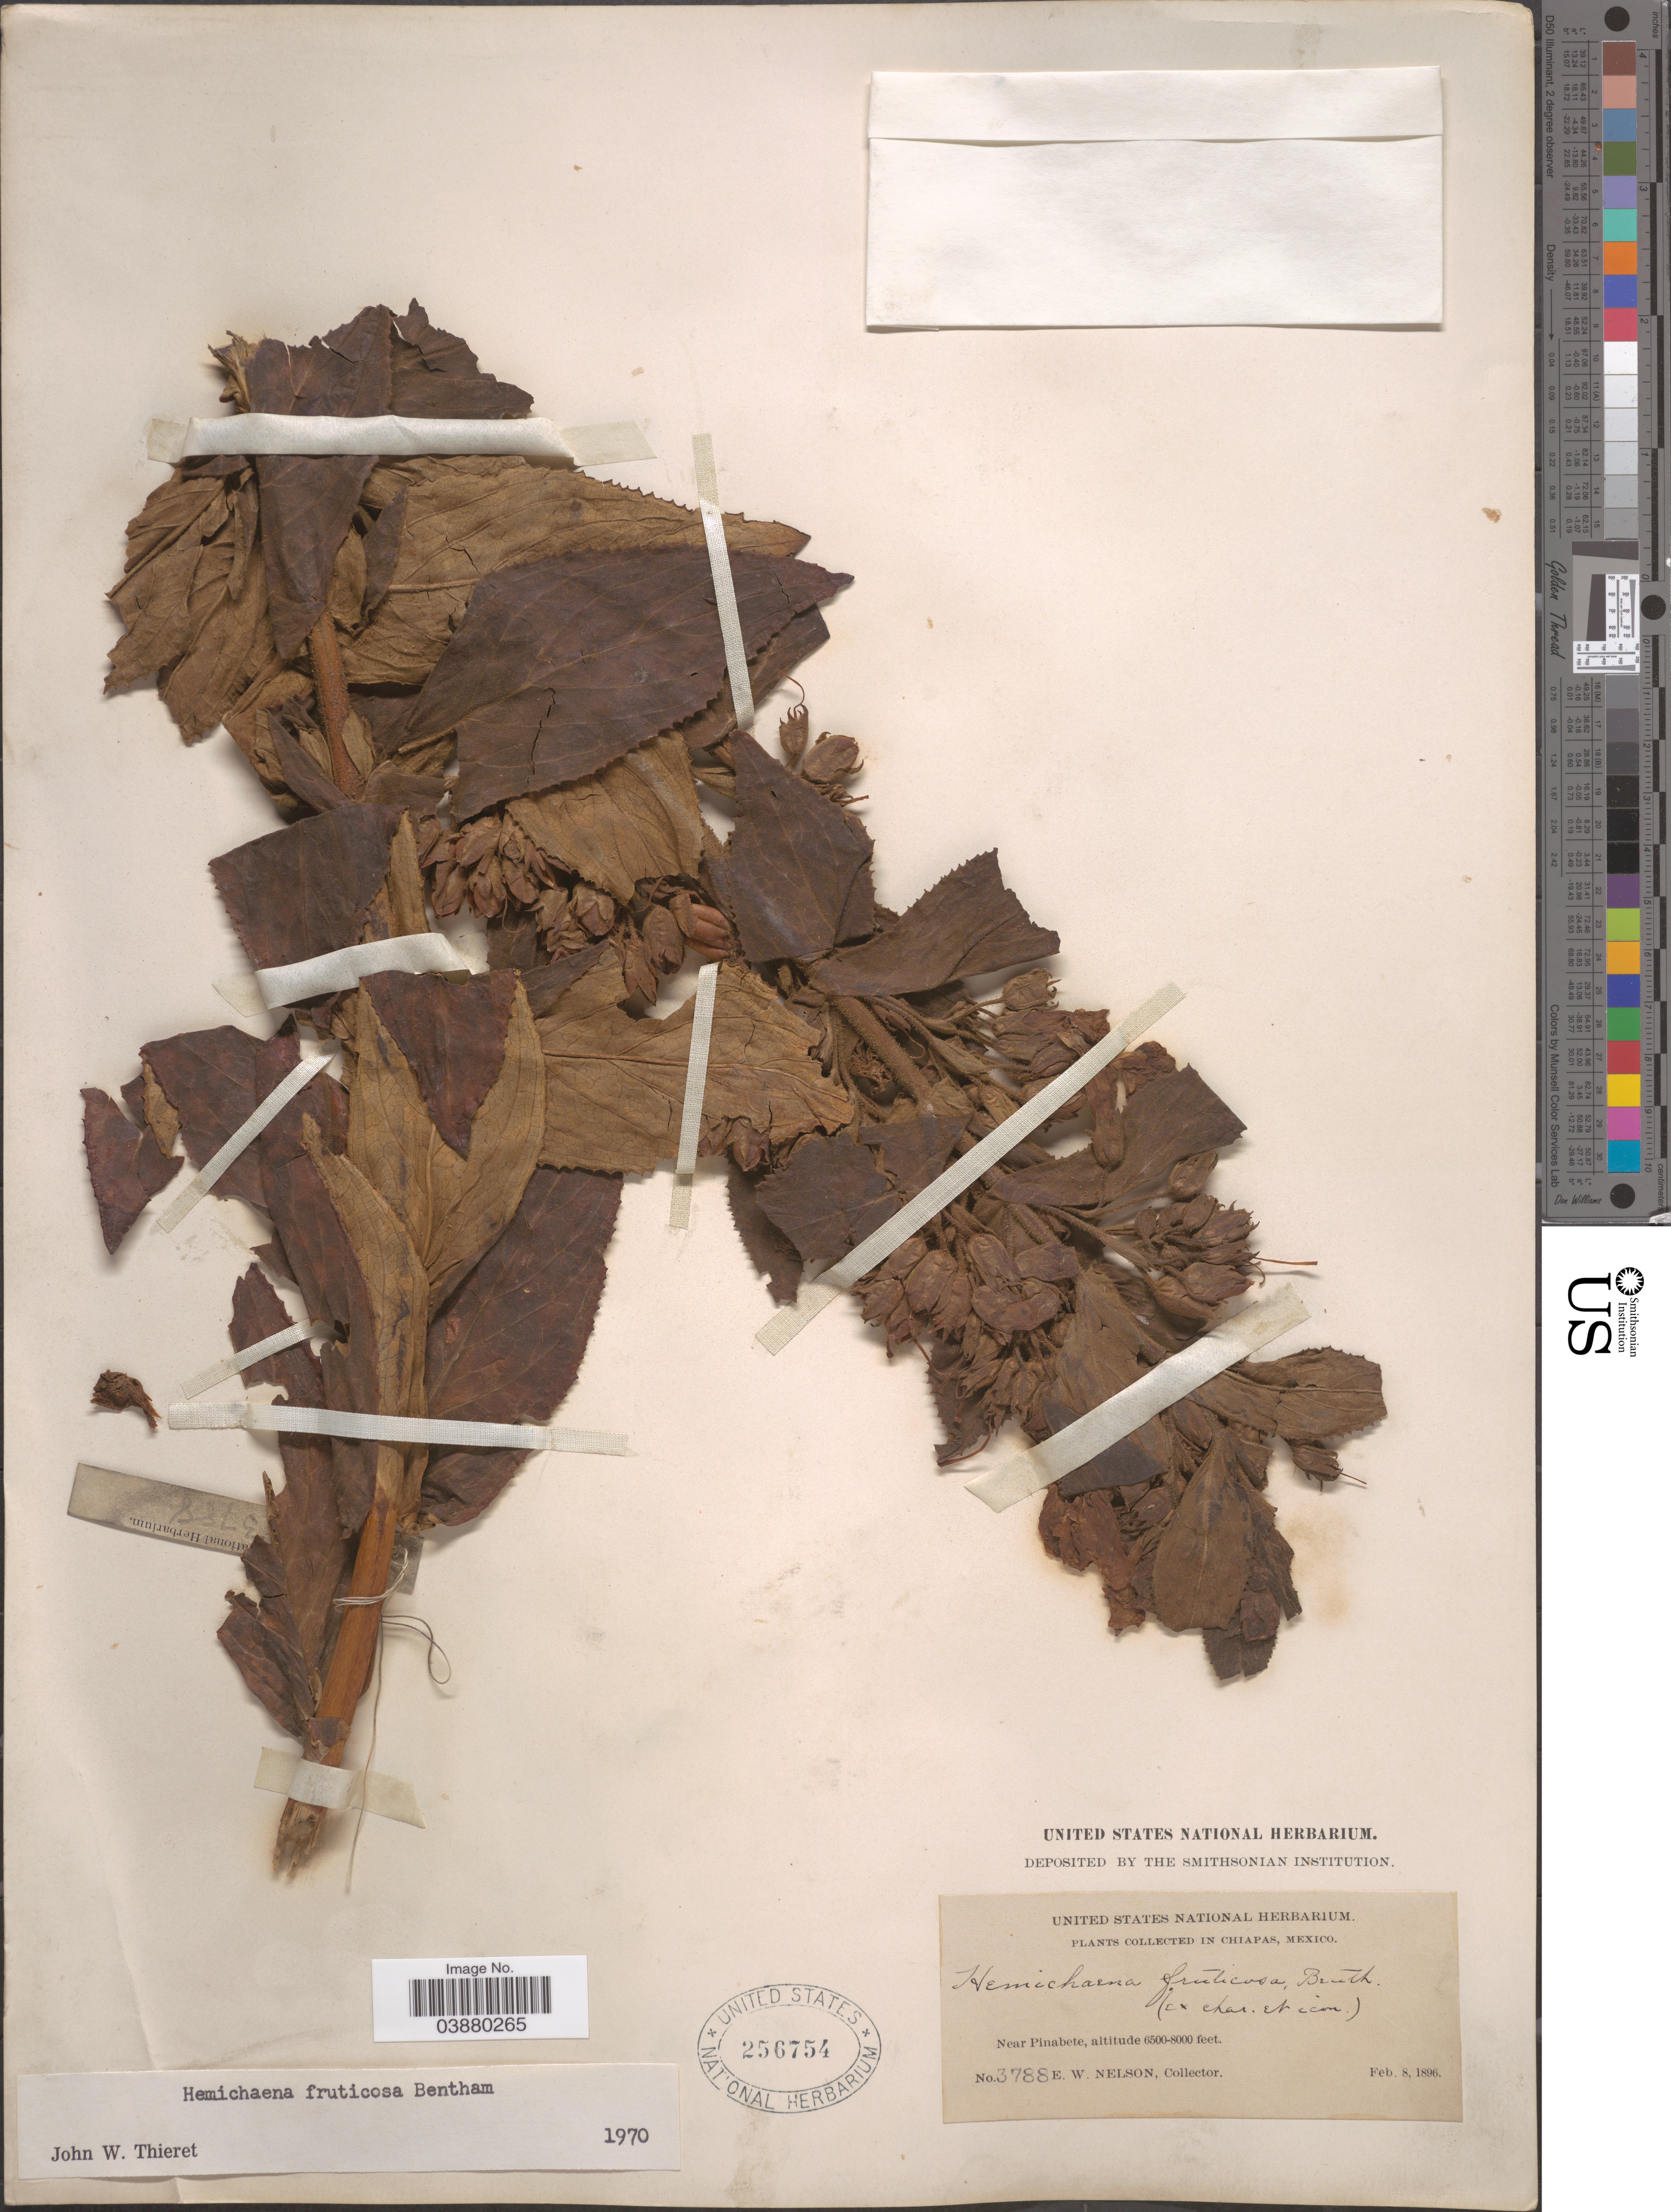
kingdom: Plantae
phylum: Tracheophyta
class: Magnoliopsida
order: Lamiales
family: Phrymaceae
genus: Hemichaena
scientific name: Hemichaena fruticosa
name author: Benth.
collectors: E. W. Nelson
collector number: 3788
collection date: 1896-02-08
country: Mexico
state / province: Chiapas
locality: Near Pinabete.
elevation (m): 1981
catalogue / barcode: US 256754